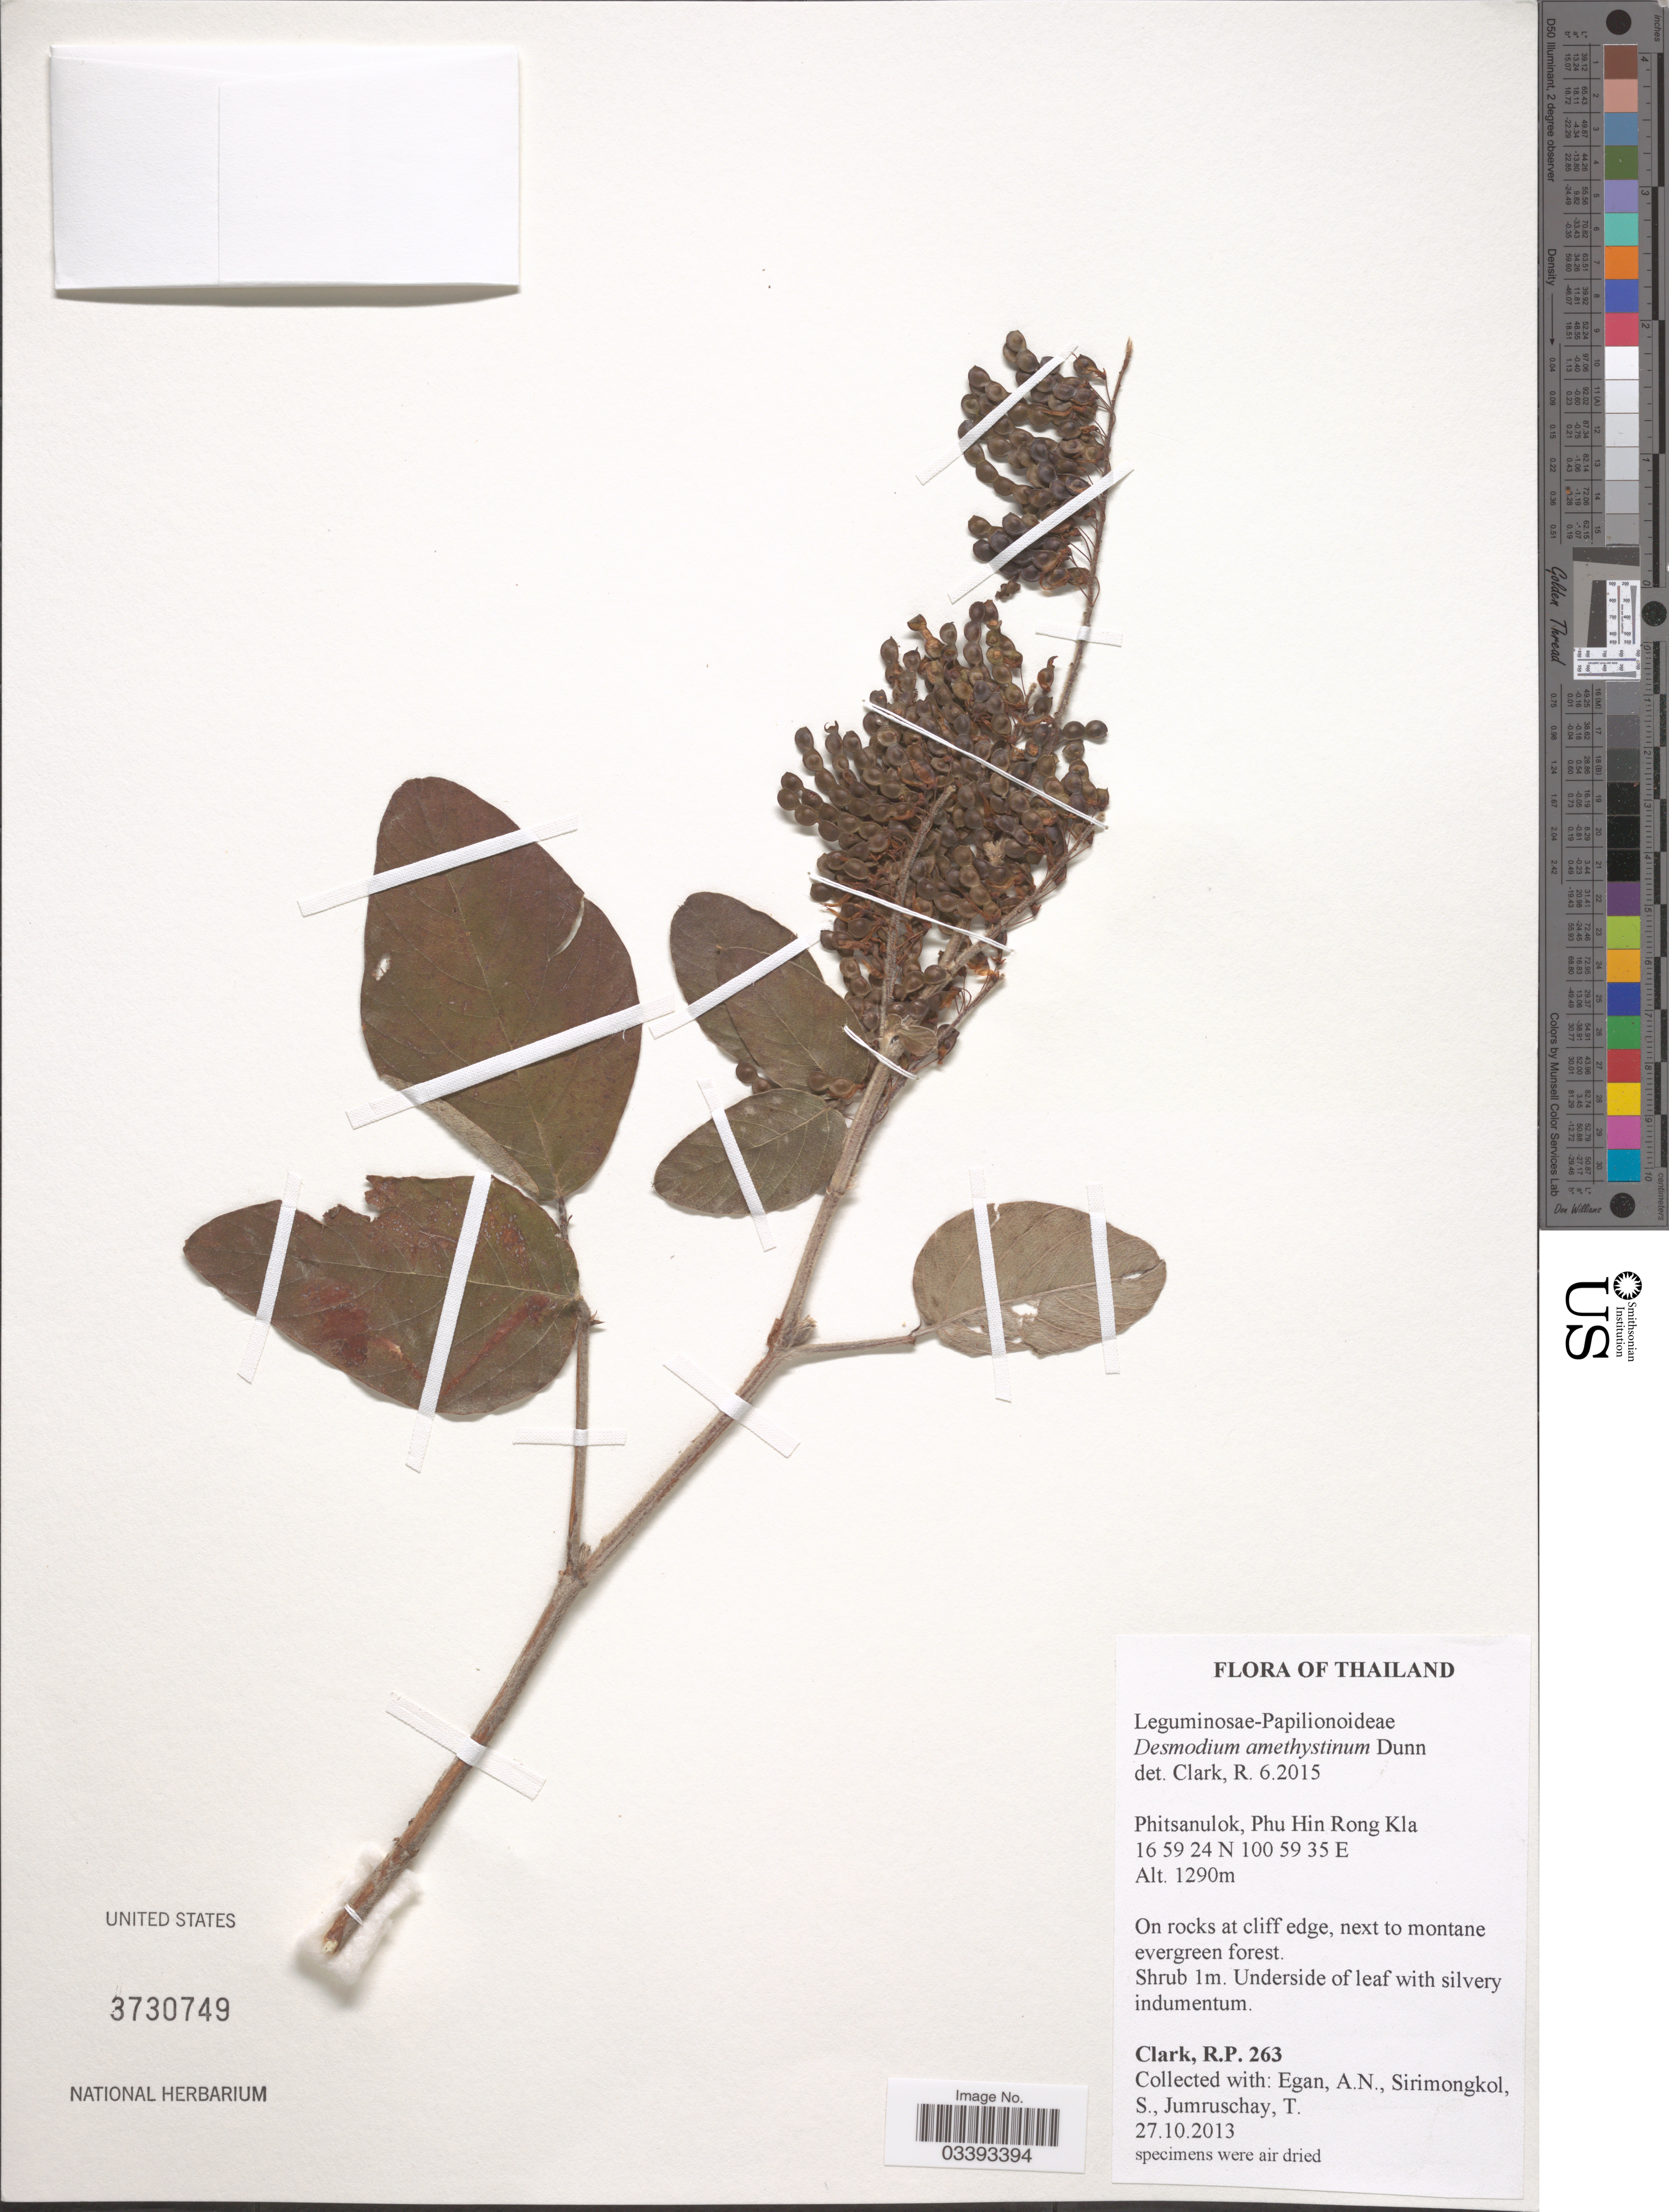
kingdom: Plantae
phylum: Tracheophyta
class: Magnoliopsida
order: Fabales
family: Fabaceae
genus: Ototropis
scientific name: Ototropis amethystina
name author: (Dunn) H. Ohashi & K. Ohashi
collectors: R. P. Clark, A. N. Egan, S. Sirimongkol & T. Jumruschay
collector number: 263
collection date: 2013-10-27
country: Thailand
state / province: Phitsanulok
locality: Phu Hin Rong Kla.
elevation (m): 1290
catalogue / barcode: US 3730749